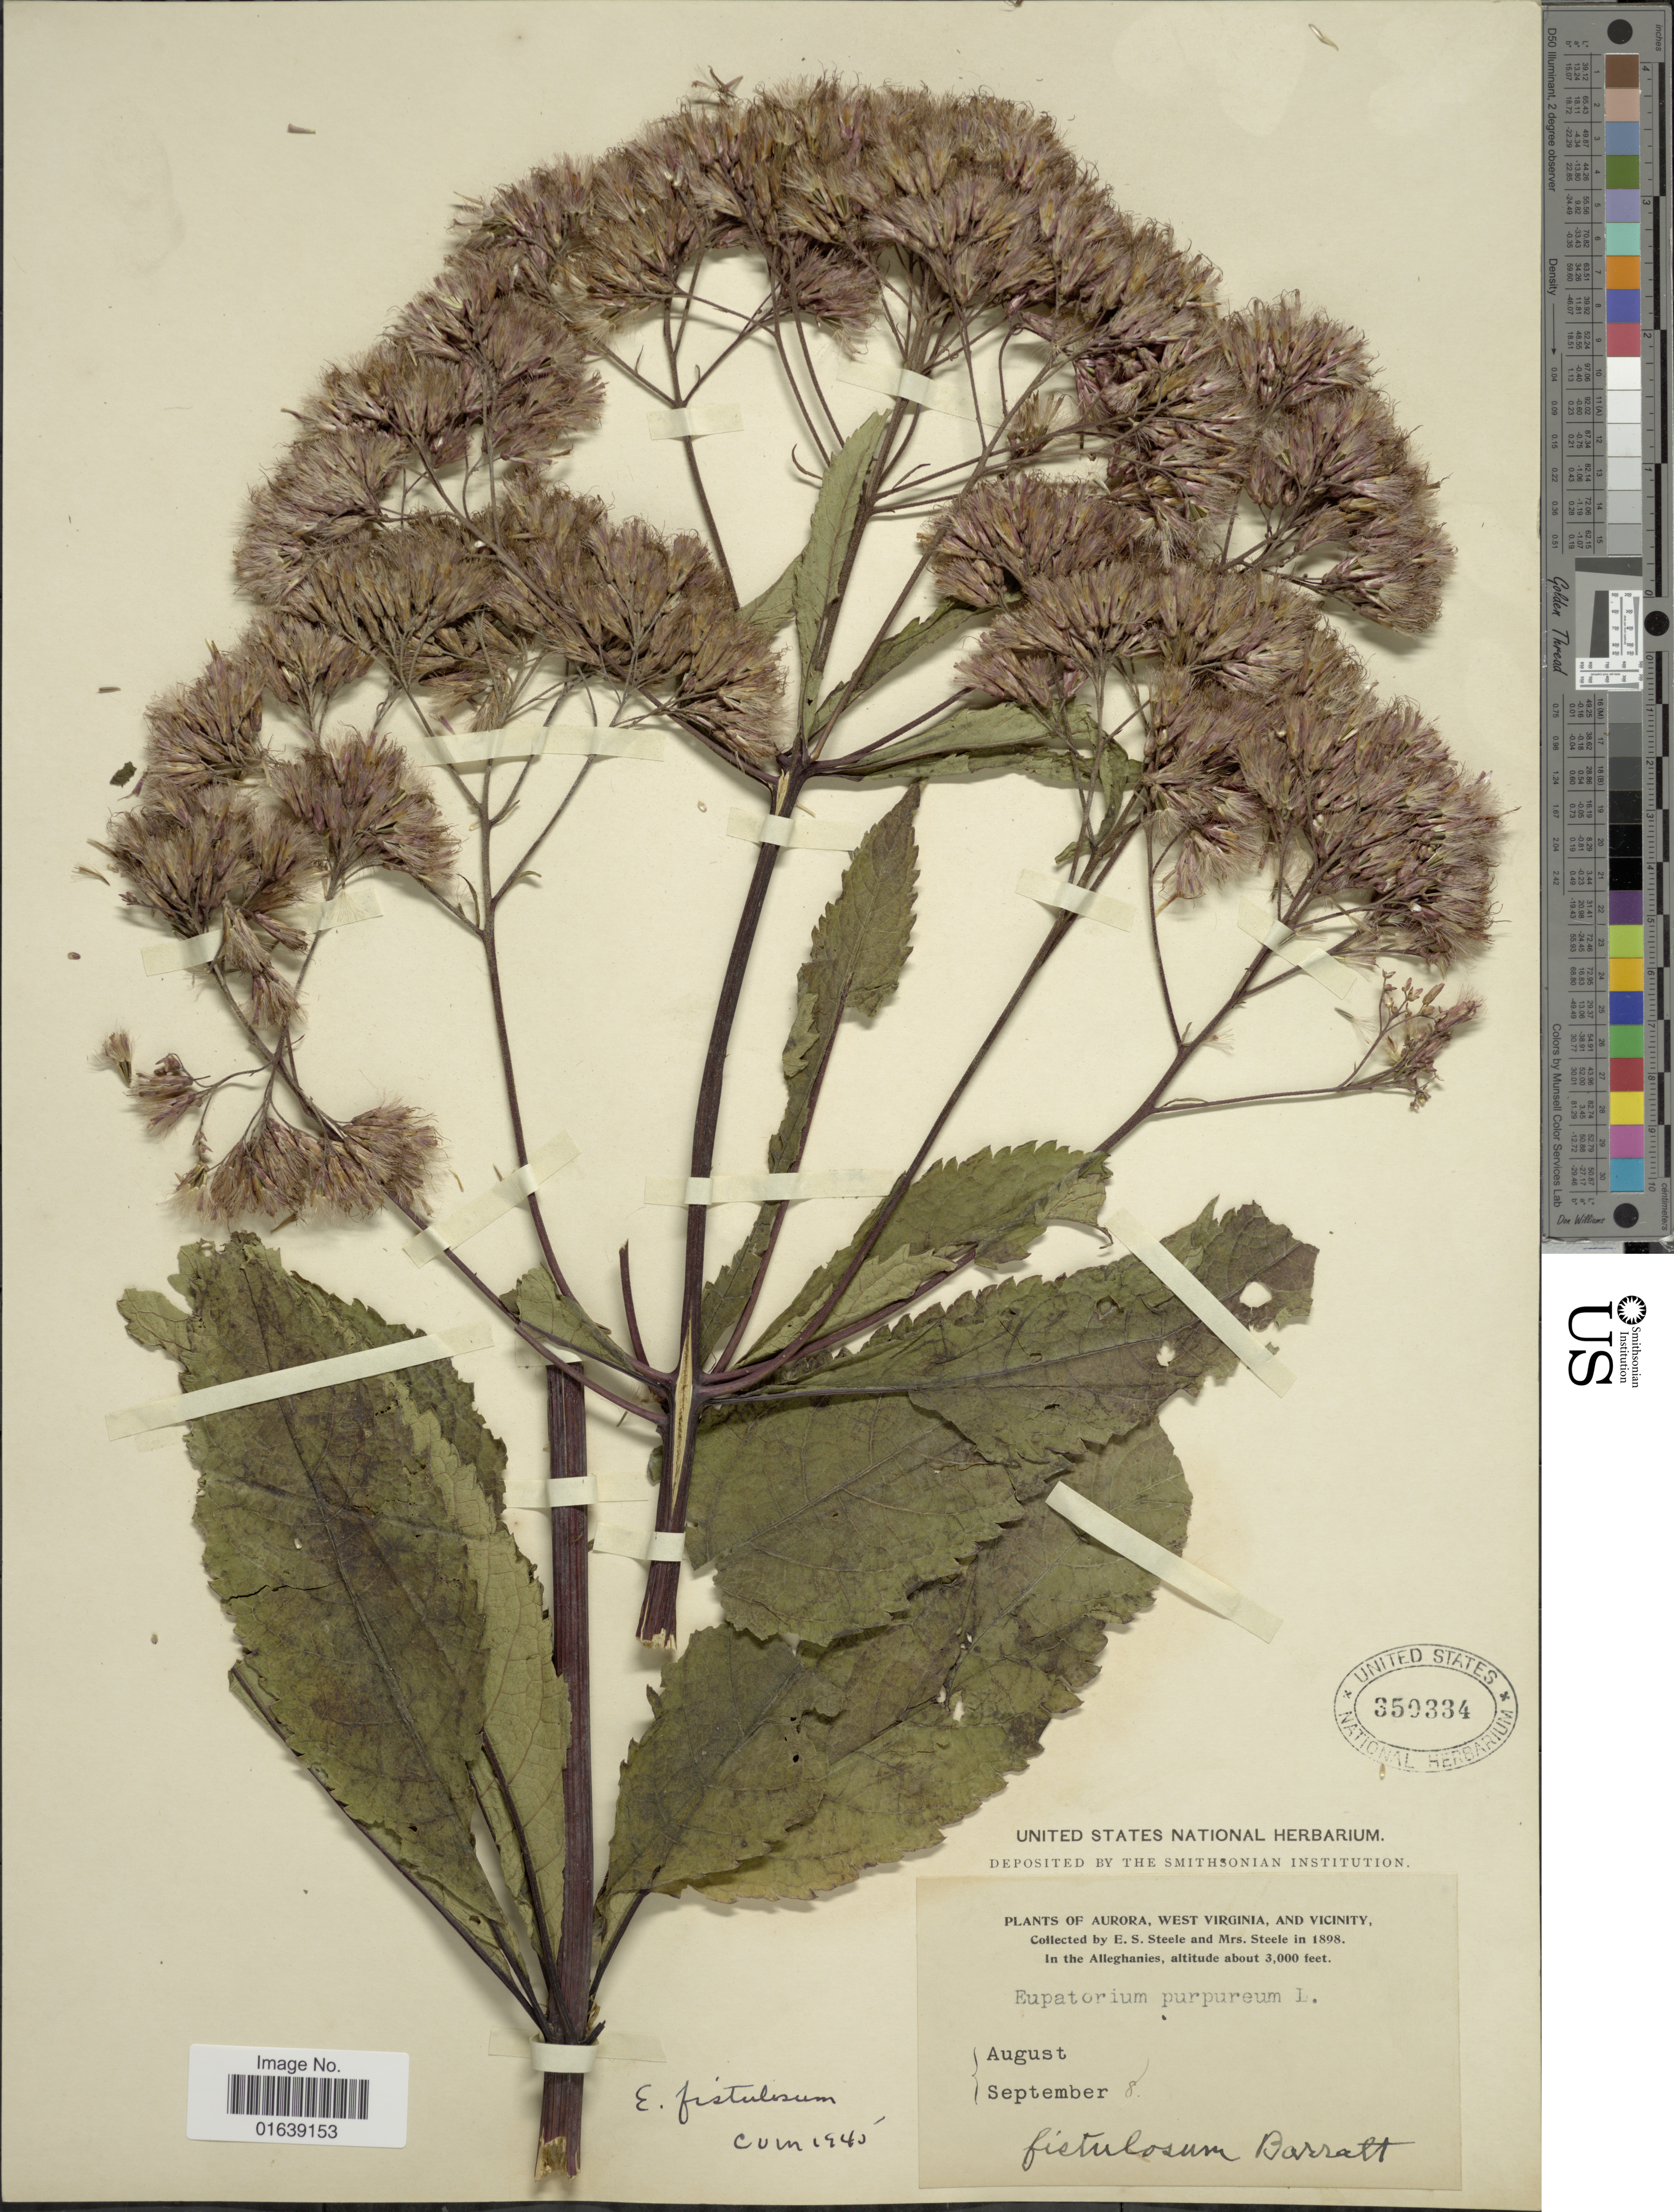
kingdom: Plantae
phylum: Tracheophyta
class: Magnoliopsida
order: Asterales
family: Asteraceae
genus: Eupatorium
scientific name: Eupatorium fistulosum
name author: Barratt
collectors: E. Steele & Mrs. E. S. Steele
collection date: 1898-09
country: United States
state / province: West Virginia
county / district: Preston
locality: Aurora, West Virginia, and vicinity. In the Alleghanies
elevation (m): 914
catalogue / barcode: US 350334